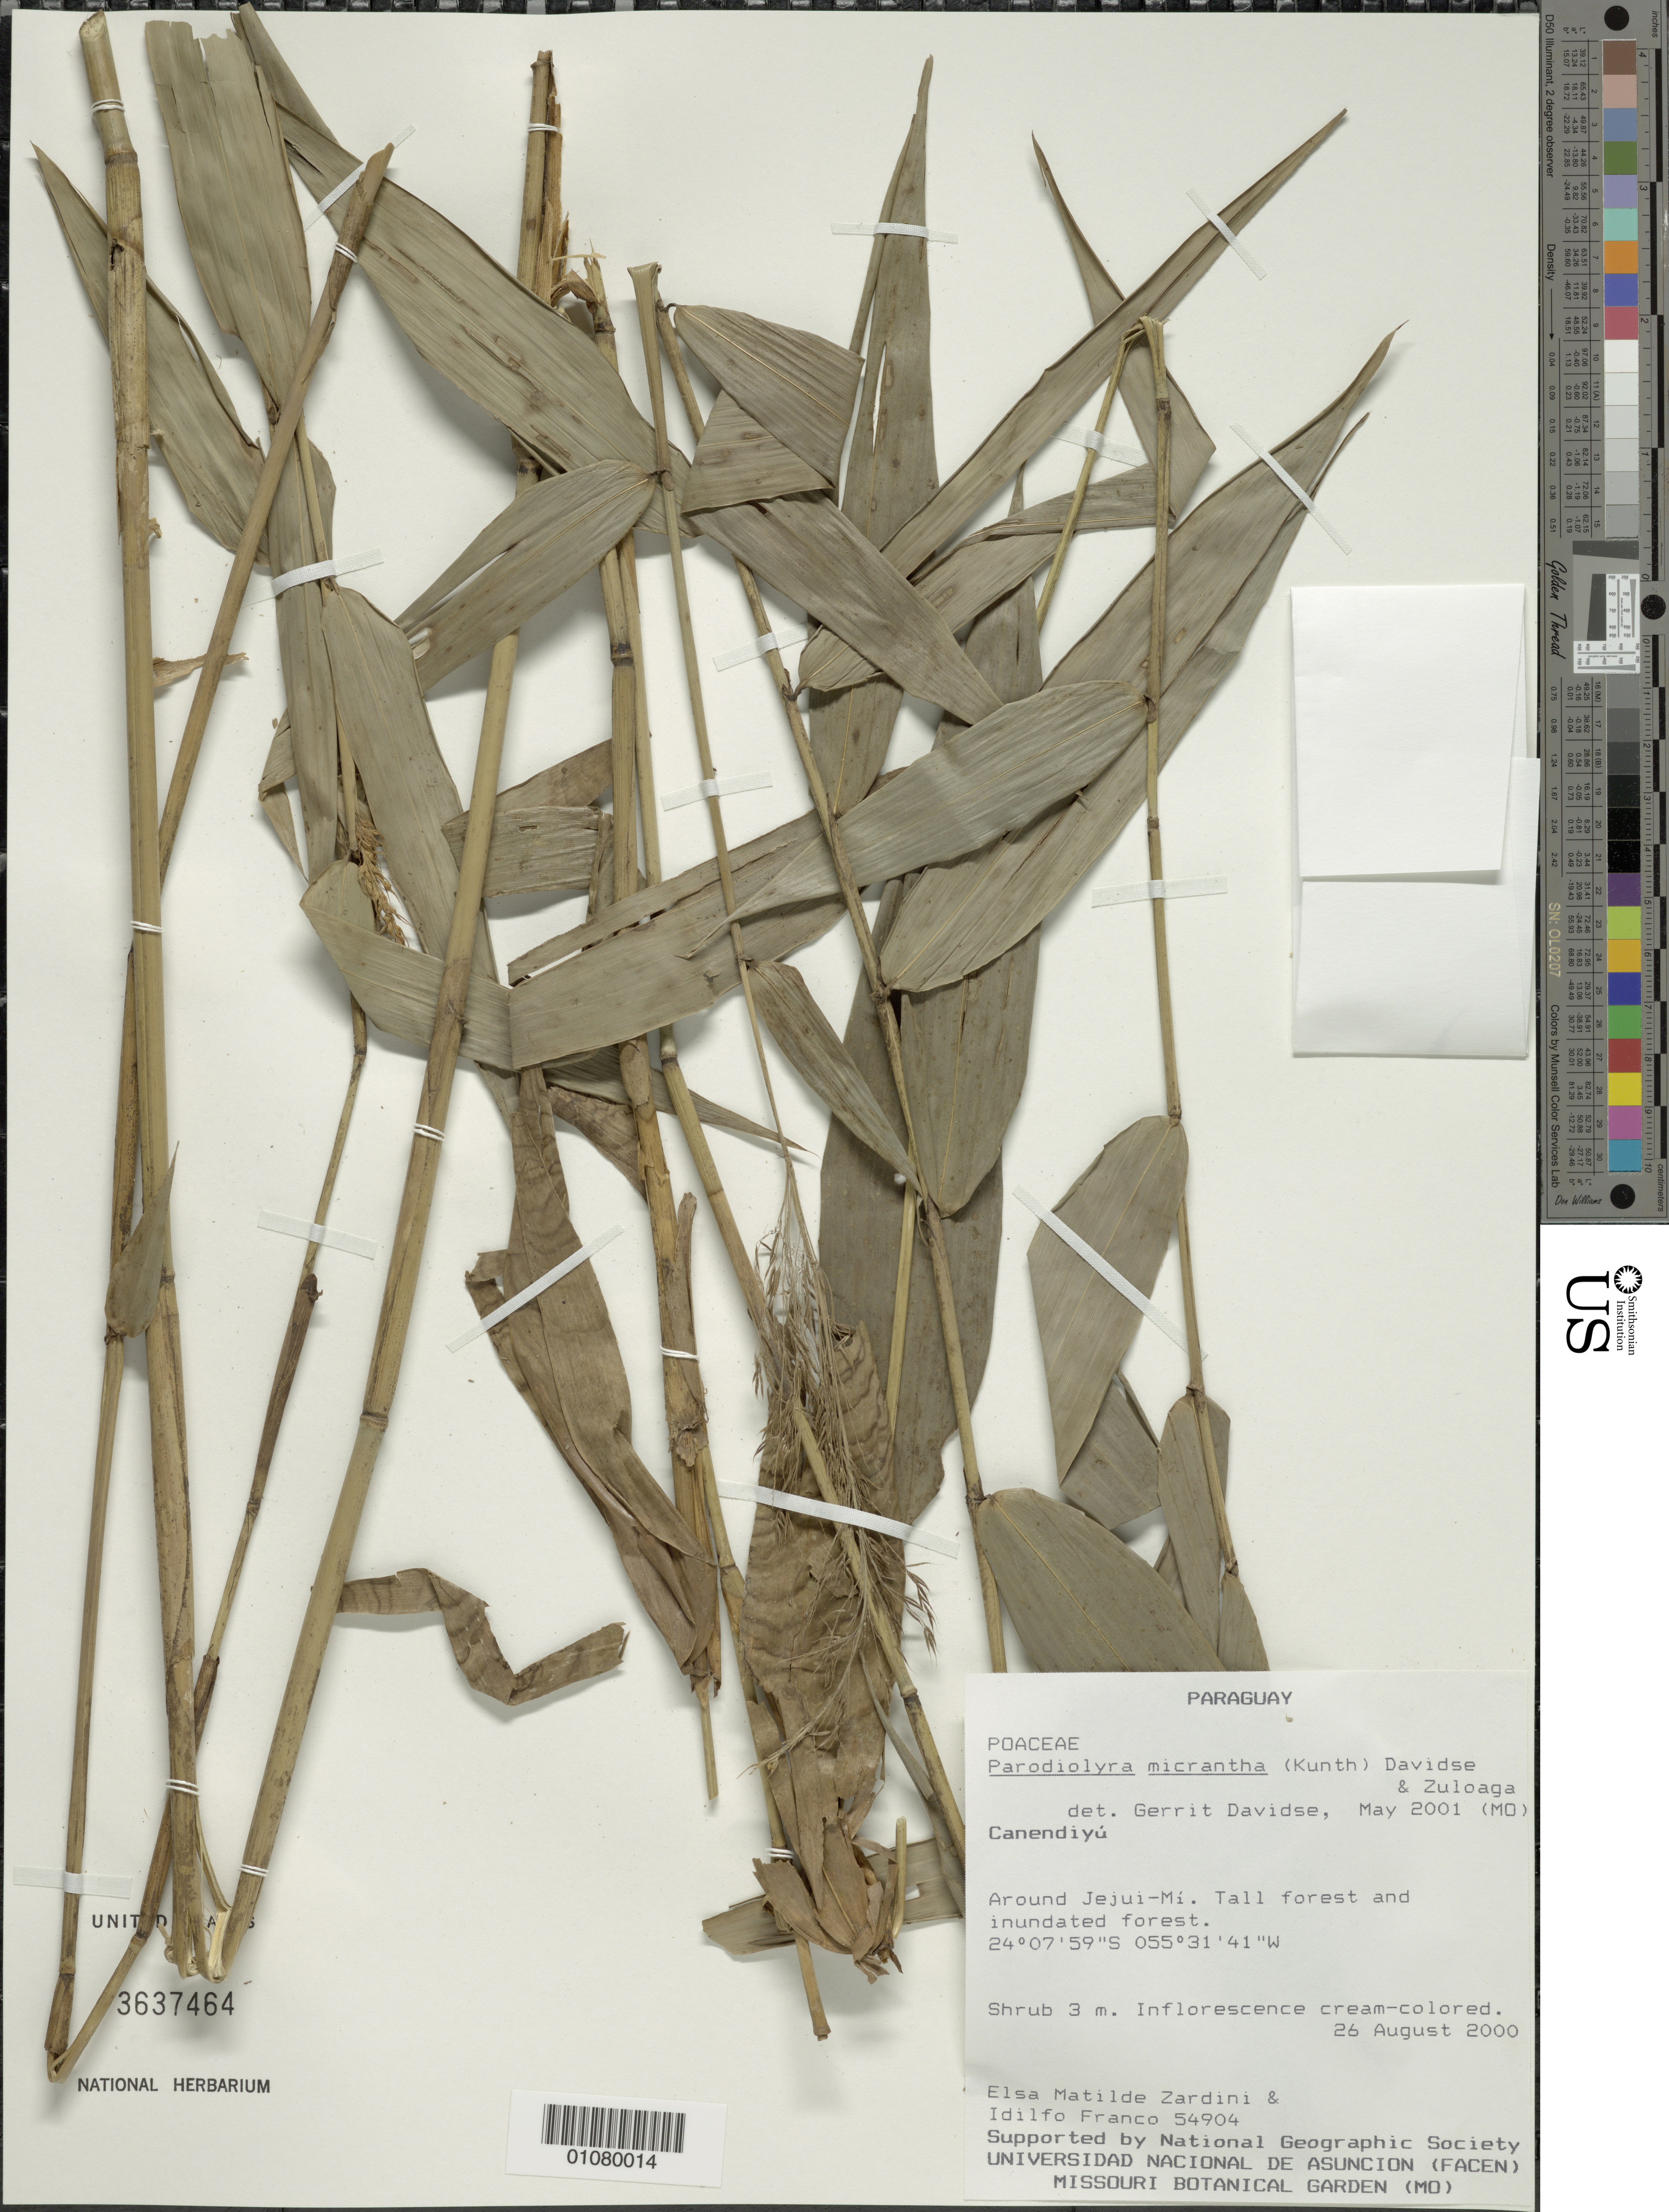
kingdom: Plantae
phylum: Tracheophyta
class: Liliopsida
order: Poales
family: Poaceae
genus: Parodiolyra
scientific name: Parodiolyra micrantha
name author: (Kunth) Davidse & Zuloaga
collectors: E. M. Zardini & I. S. Franco M.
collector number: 54904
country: Paraguay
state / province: Canindeyú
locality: Around Jejui-Mi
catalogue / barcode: US 3637464